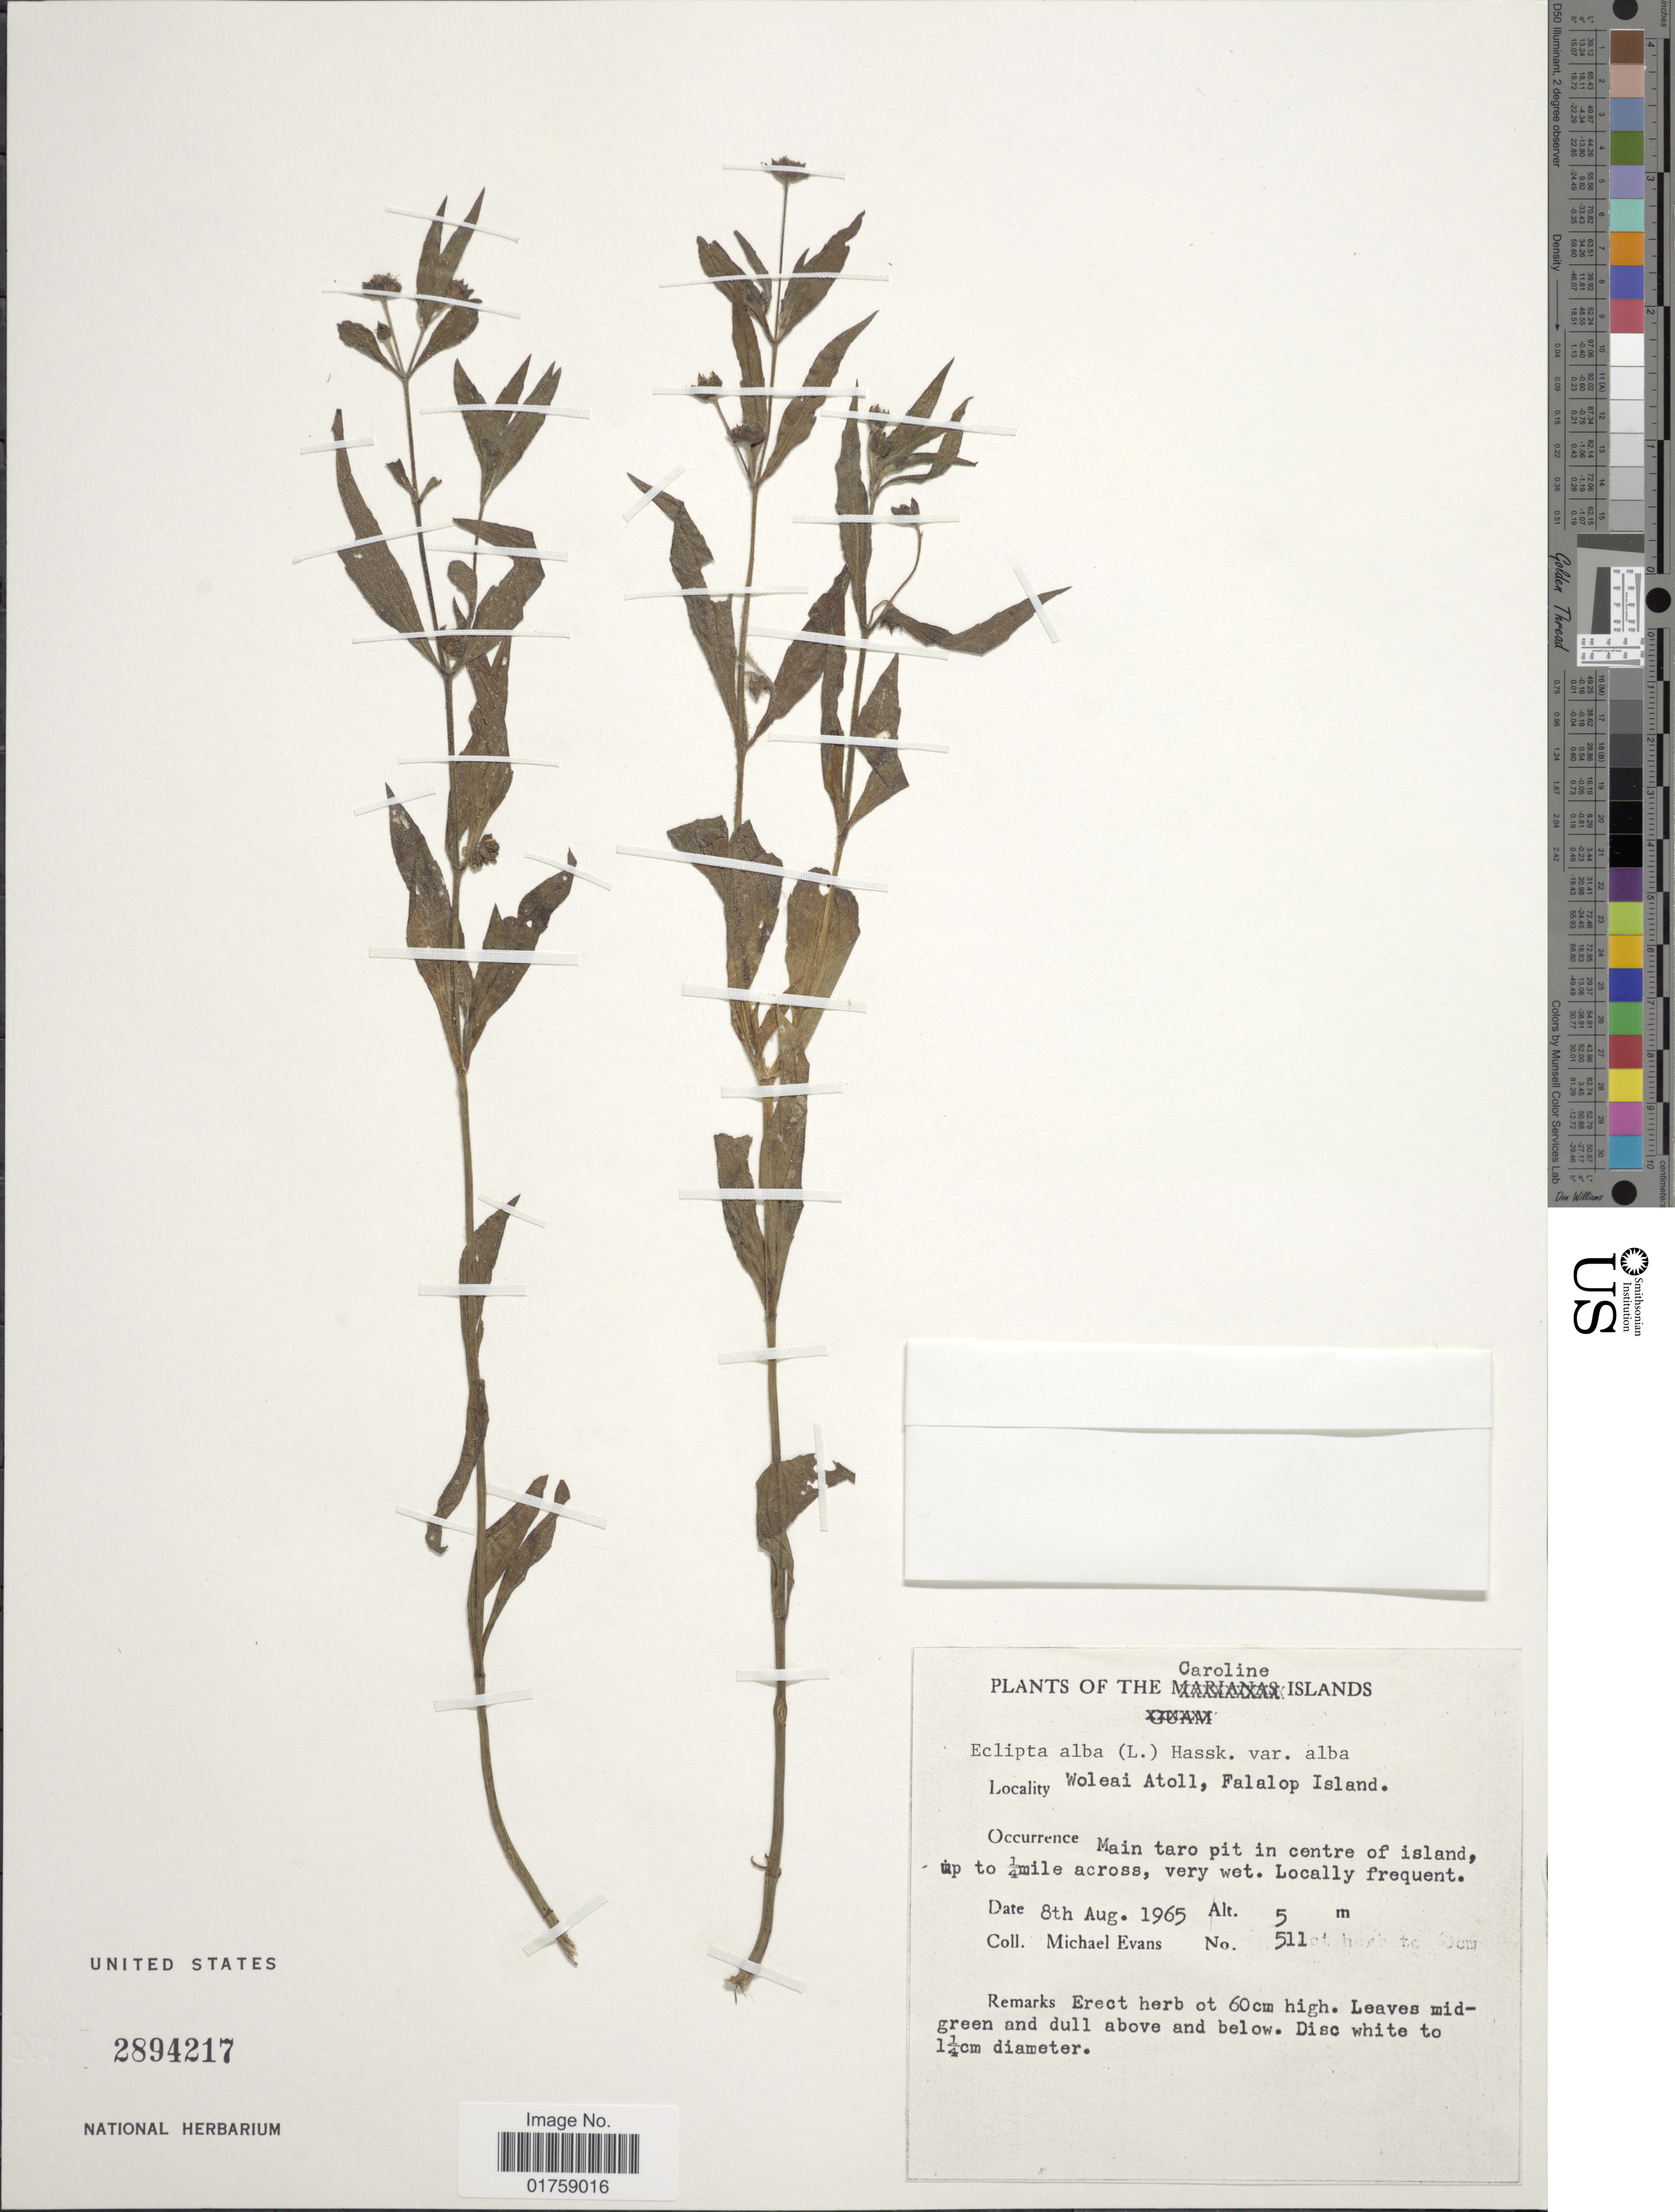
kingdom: Plantae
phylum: Tracheophyta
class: Magnoliopsida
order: Asterales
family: Asteraceae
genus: Eclipta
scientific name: Eclipta prostrata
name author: (L.) L.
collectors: M. Evans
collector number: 511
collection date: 1965-08-08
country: Micronesia, Federated States of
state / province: Yap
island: Woleai Atoll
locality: The Caroline Islands . Woleai Atoll, Falalop Island. Main taro pit in centre of island, up to 1/4 mile across,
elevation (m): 5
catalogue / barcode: US 2894217